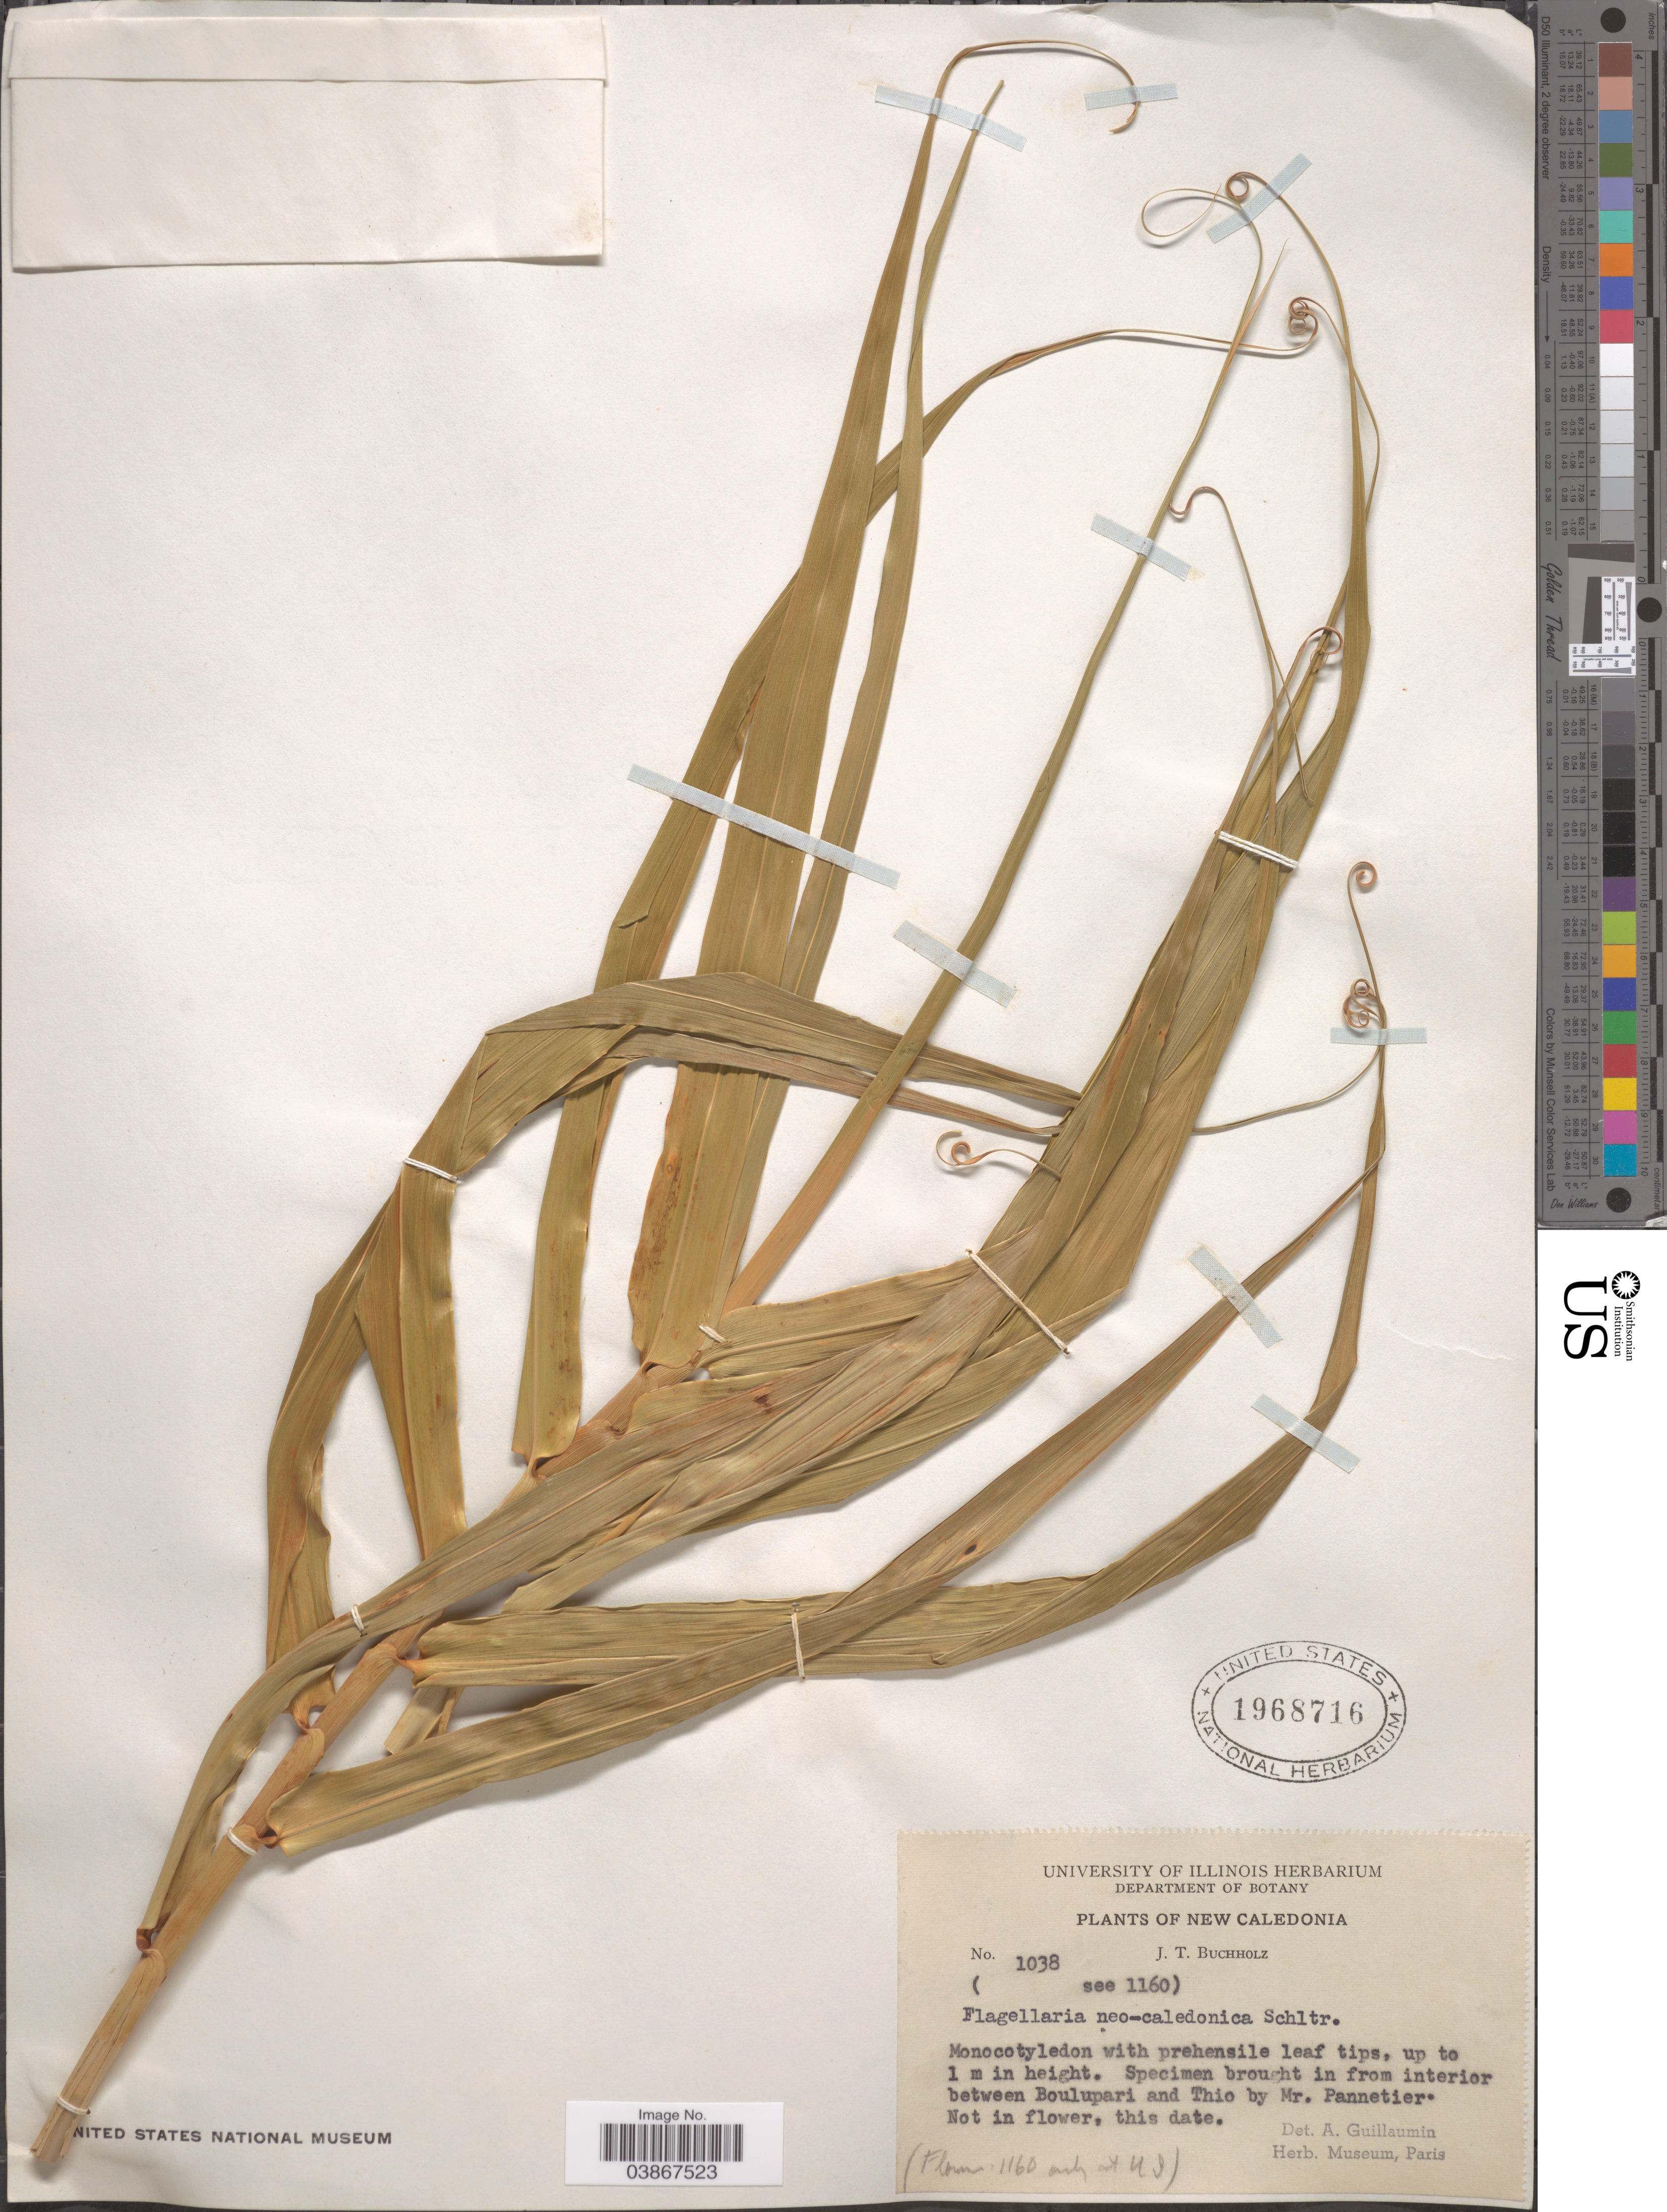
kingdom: Plantae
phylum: Tracheophyta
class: Liliopsida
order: Poales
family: Flagellariaceae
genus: Flagellaria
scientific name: Flagellaria neocaledonica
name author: Schltr.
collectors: J. T. Buchholz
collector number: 1038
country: New Caledonia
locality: In from interior between Boulupari and Thio.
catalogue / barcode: US 1968716